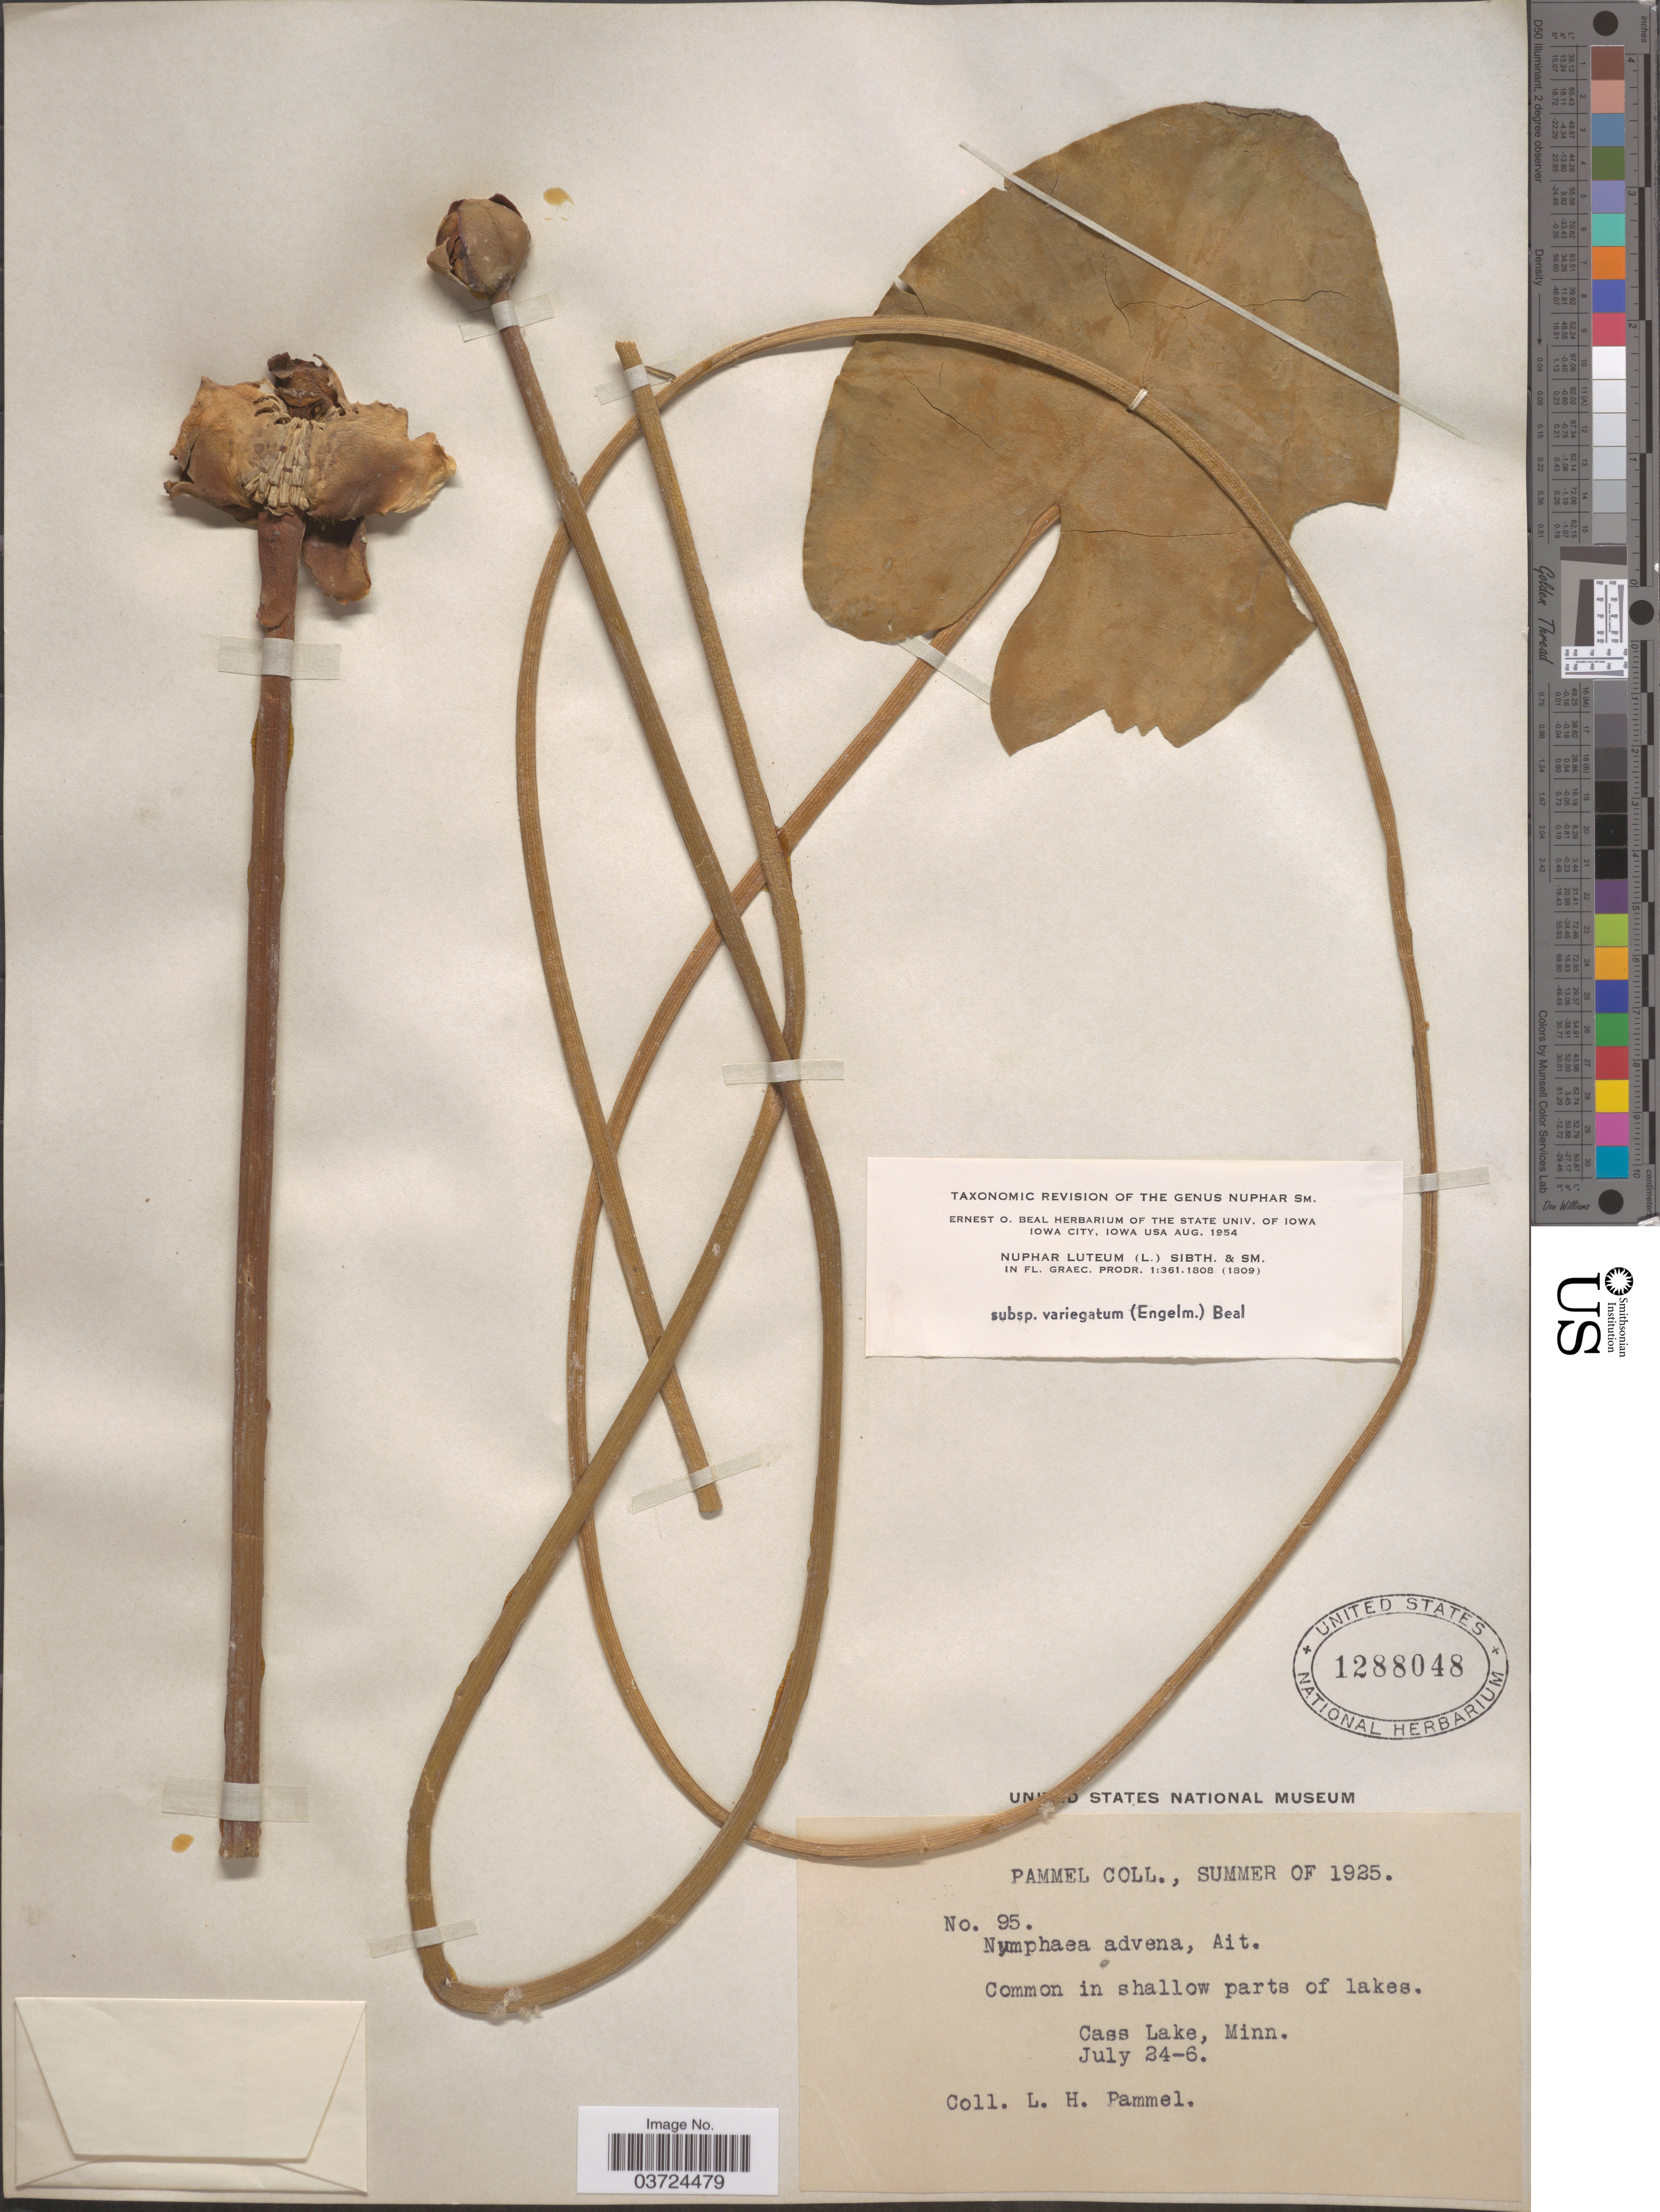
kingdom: Plantae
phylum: Tracheophyta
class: Magnoliopsida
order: Nymphaeales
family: Nymphaeaceae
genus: Nuphar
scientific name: Nuphar lutea subsp. variegata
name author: (Engelm. ex Durand) E.O. Beal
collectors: L. Pammel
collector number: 95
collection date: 1925-07-24/1925-07-26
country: United States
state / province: Minnesota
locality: Cass Lake.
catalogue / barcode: US 1288048